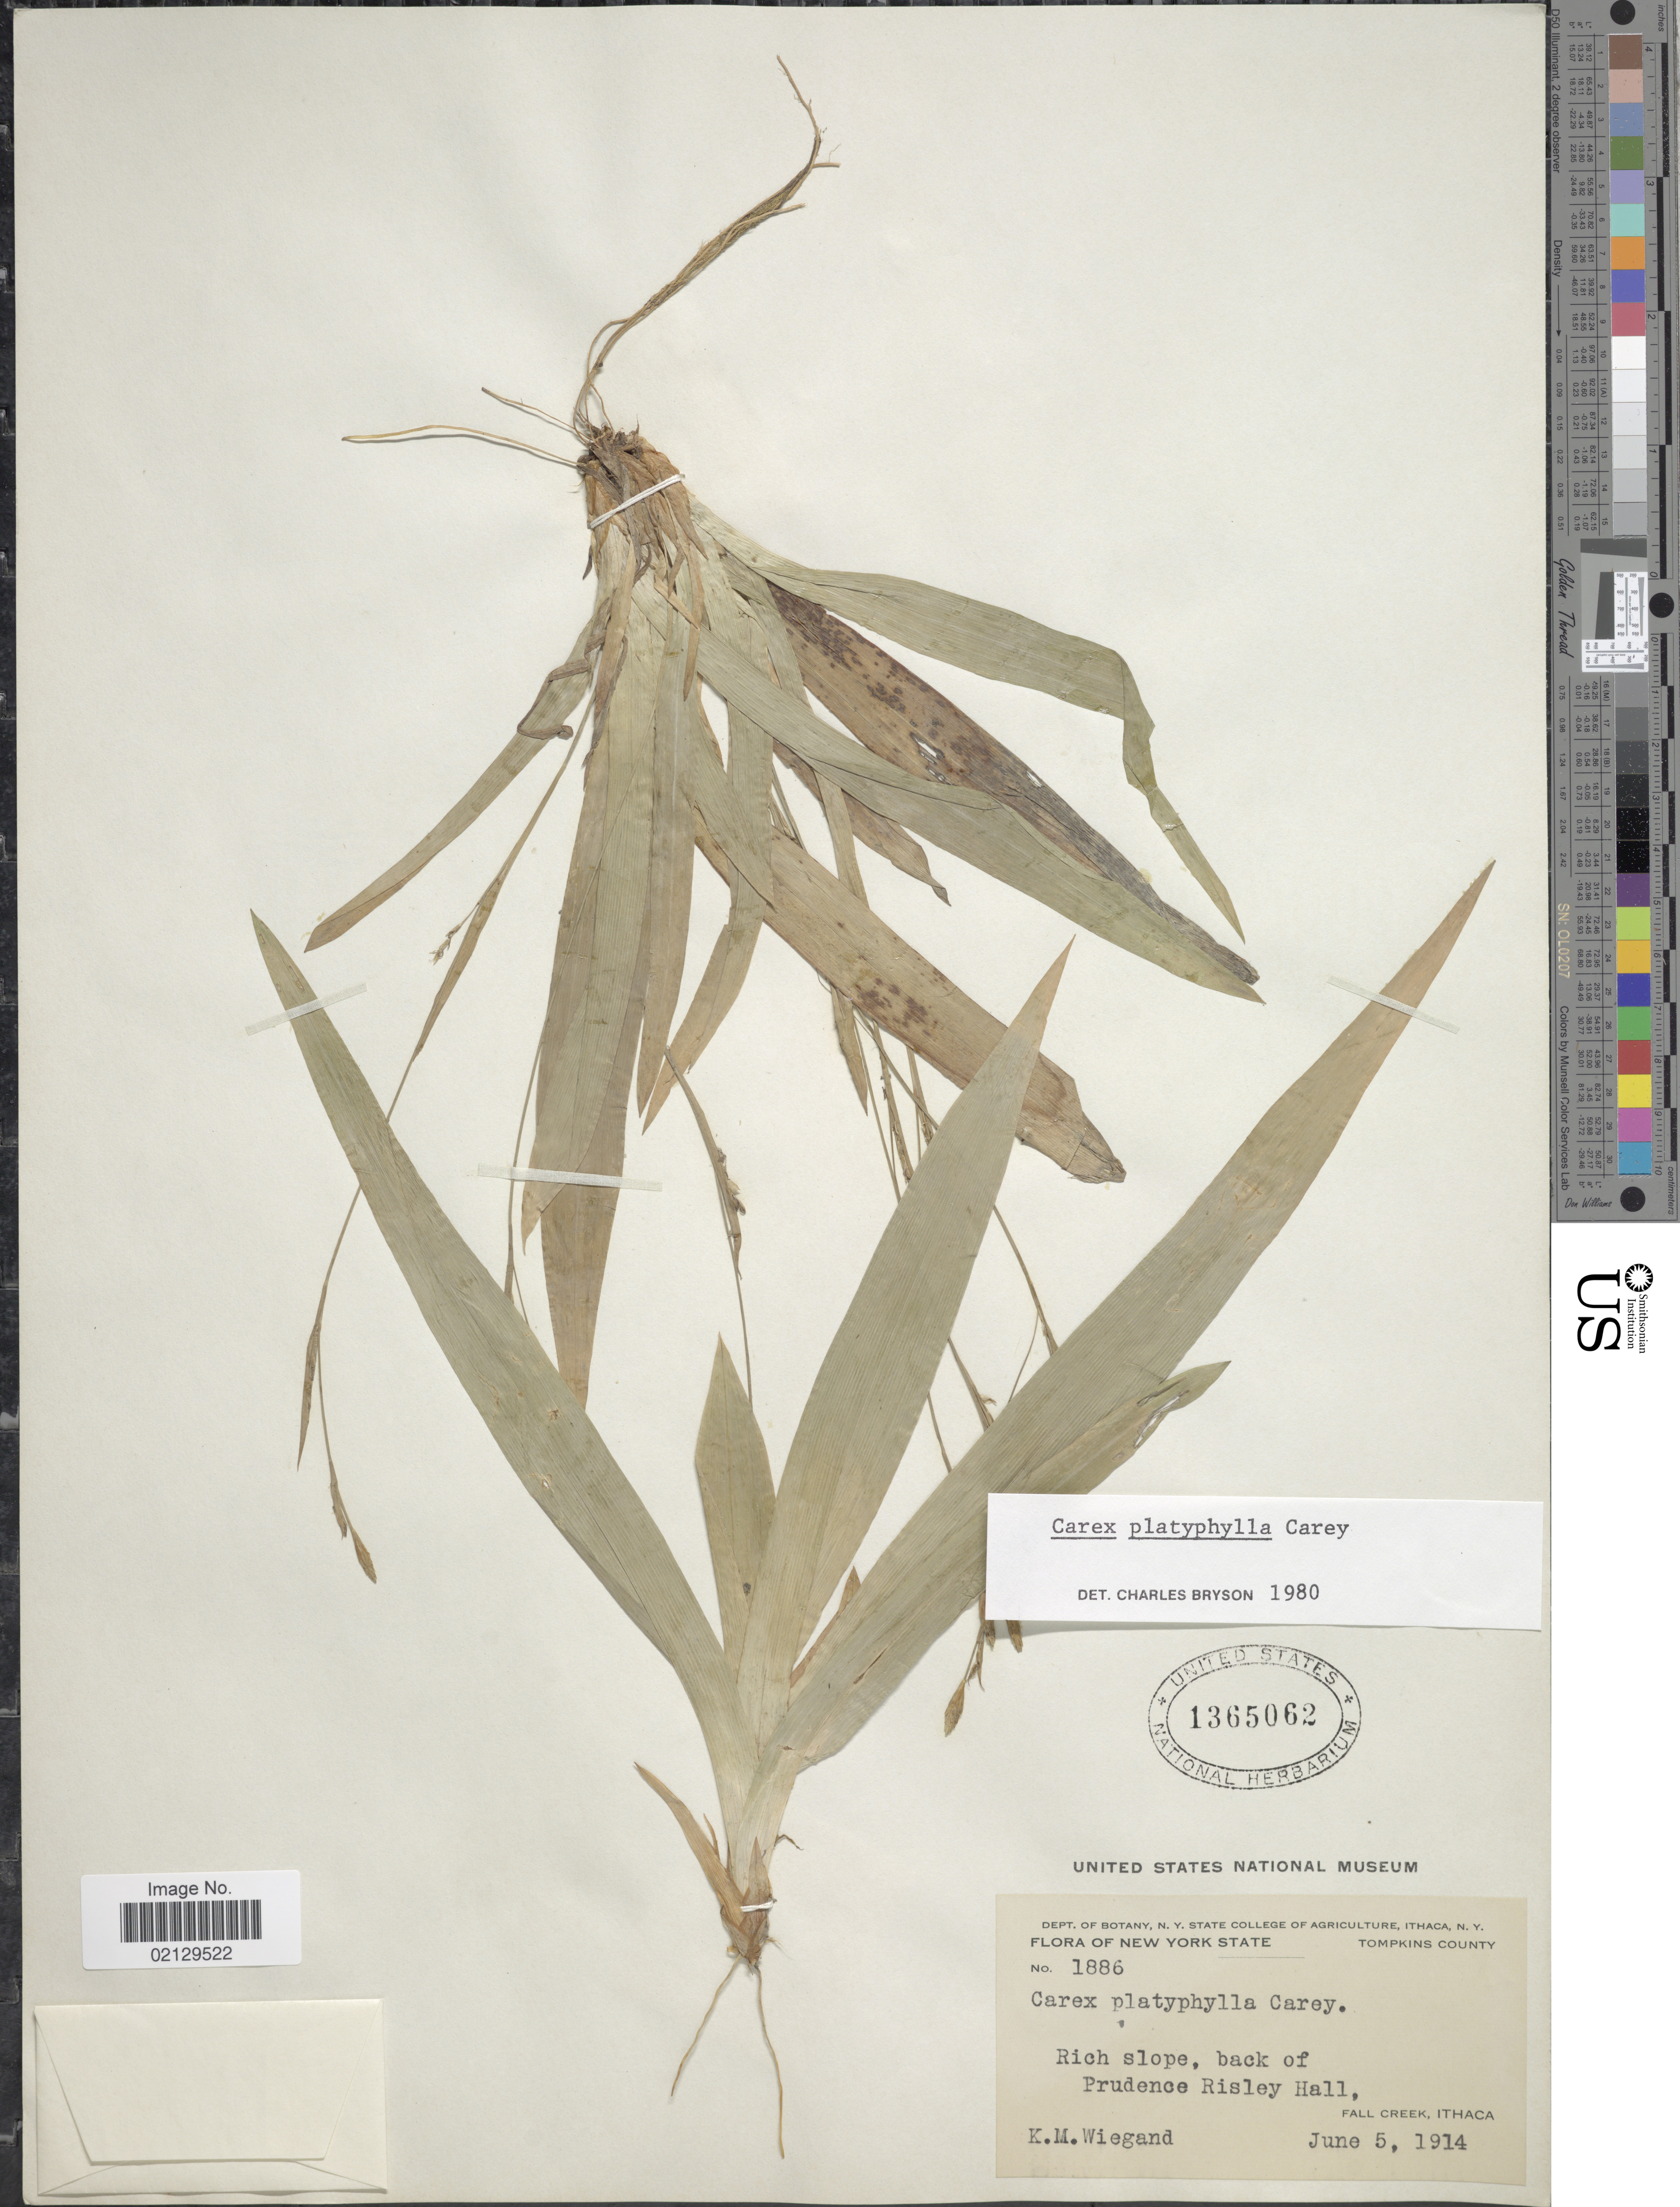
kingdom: Plantae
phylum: Tracheophyta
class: Liliopsida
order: Poales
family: Cyperaceae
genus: Carex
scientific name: Carex platyphylla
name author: J. Carey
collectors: K. M. Wiegand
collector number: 1886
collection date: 1914-06-05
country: United States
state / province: New York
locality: Tompkins County, Rich slope, back of Prudence Risley Hall, Fall Creek, Ithaca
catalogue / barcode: US 1365062